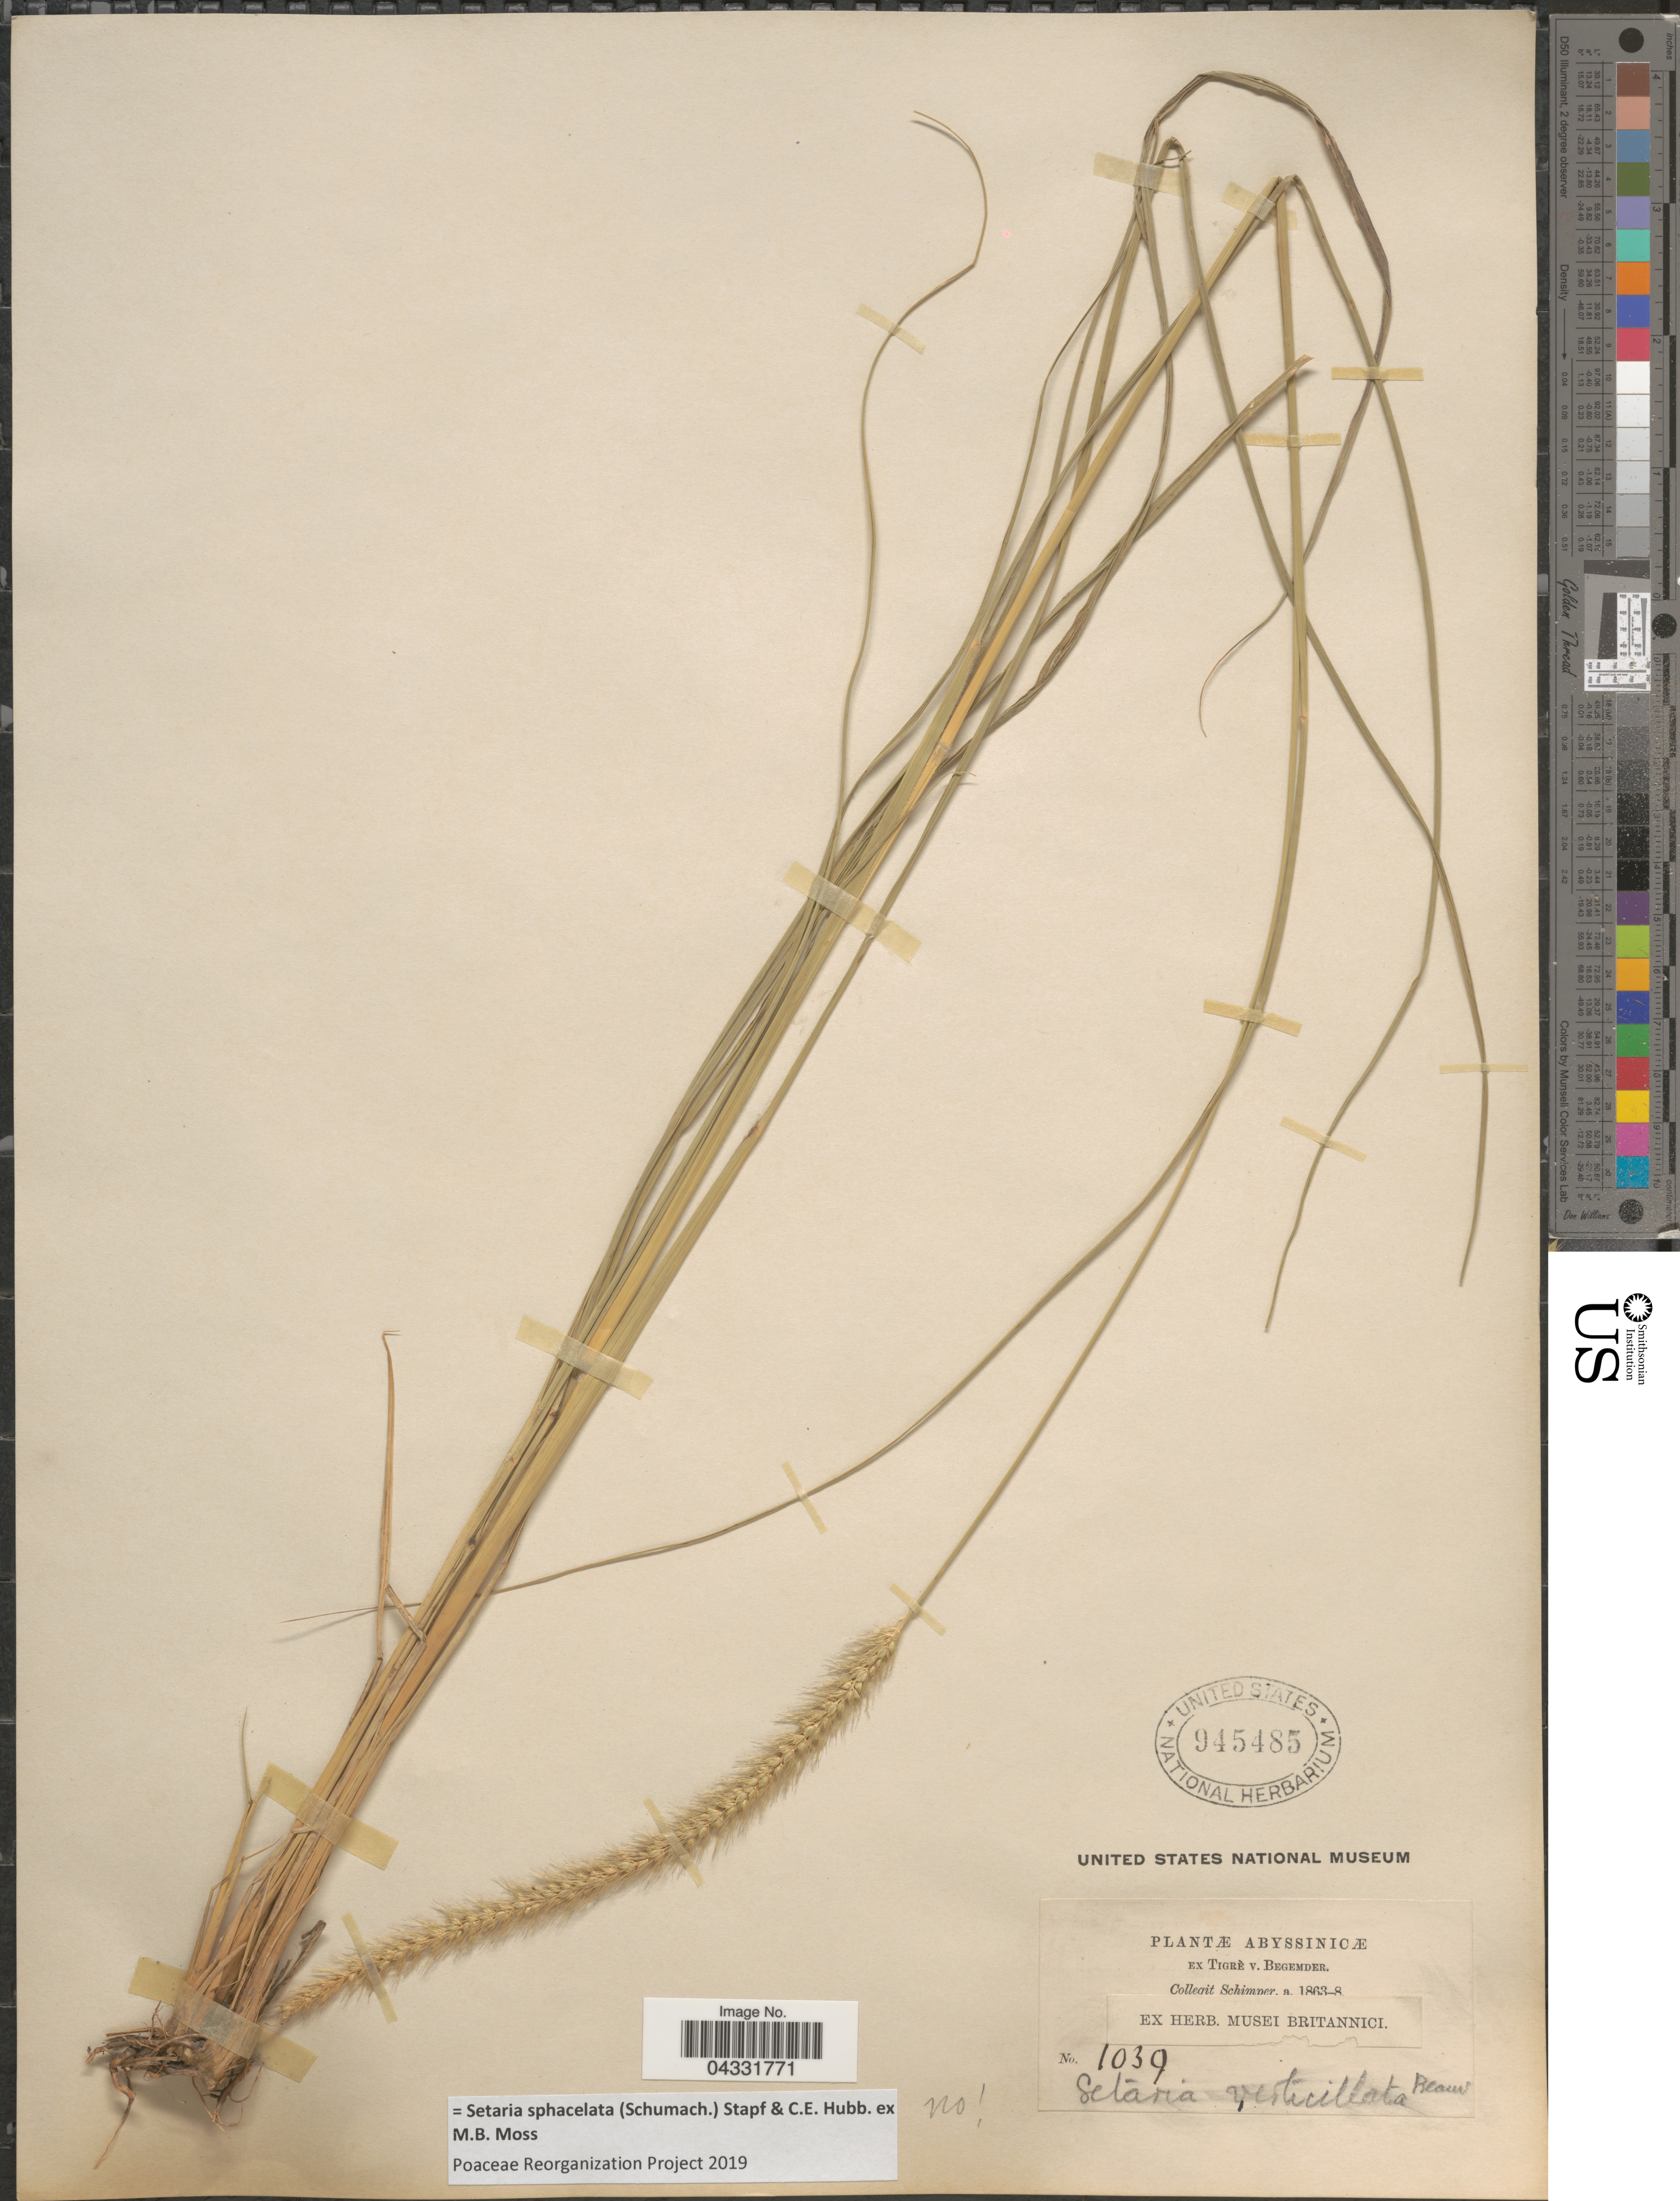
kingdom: Plantae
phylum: Tracheophyta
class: Liliopsida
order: Poales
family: Poaceae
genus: Setaria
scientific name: Setaria sphacelata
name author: (Schumach.) Stapf & Hubb. ex Moss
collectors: -. Schimper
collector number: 1039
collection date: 1863/1868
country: Ethiopia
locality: Abyssinicæ.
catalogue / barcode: US 945485